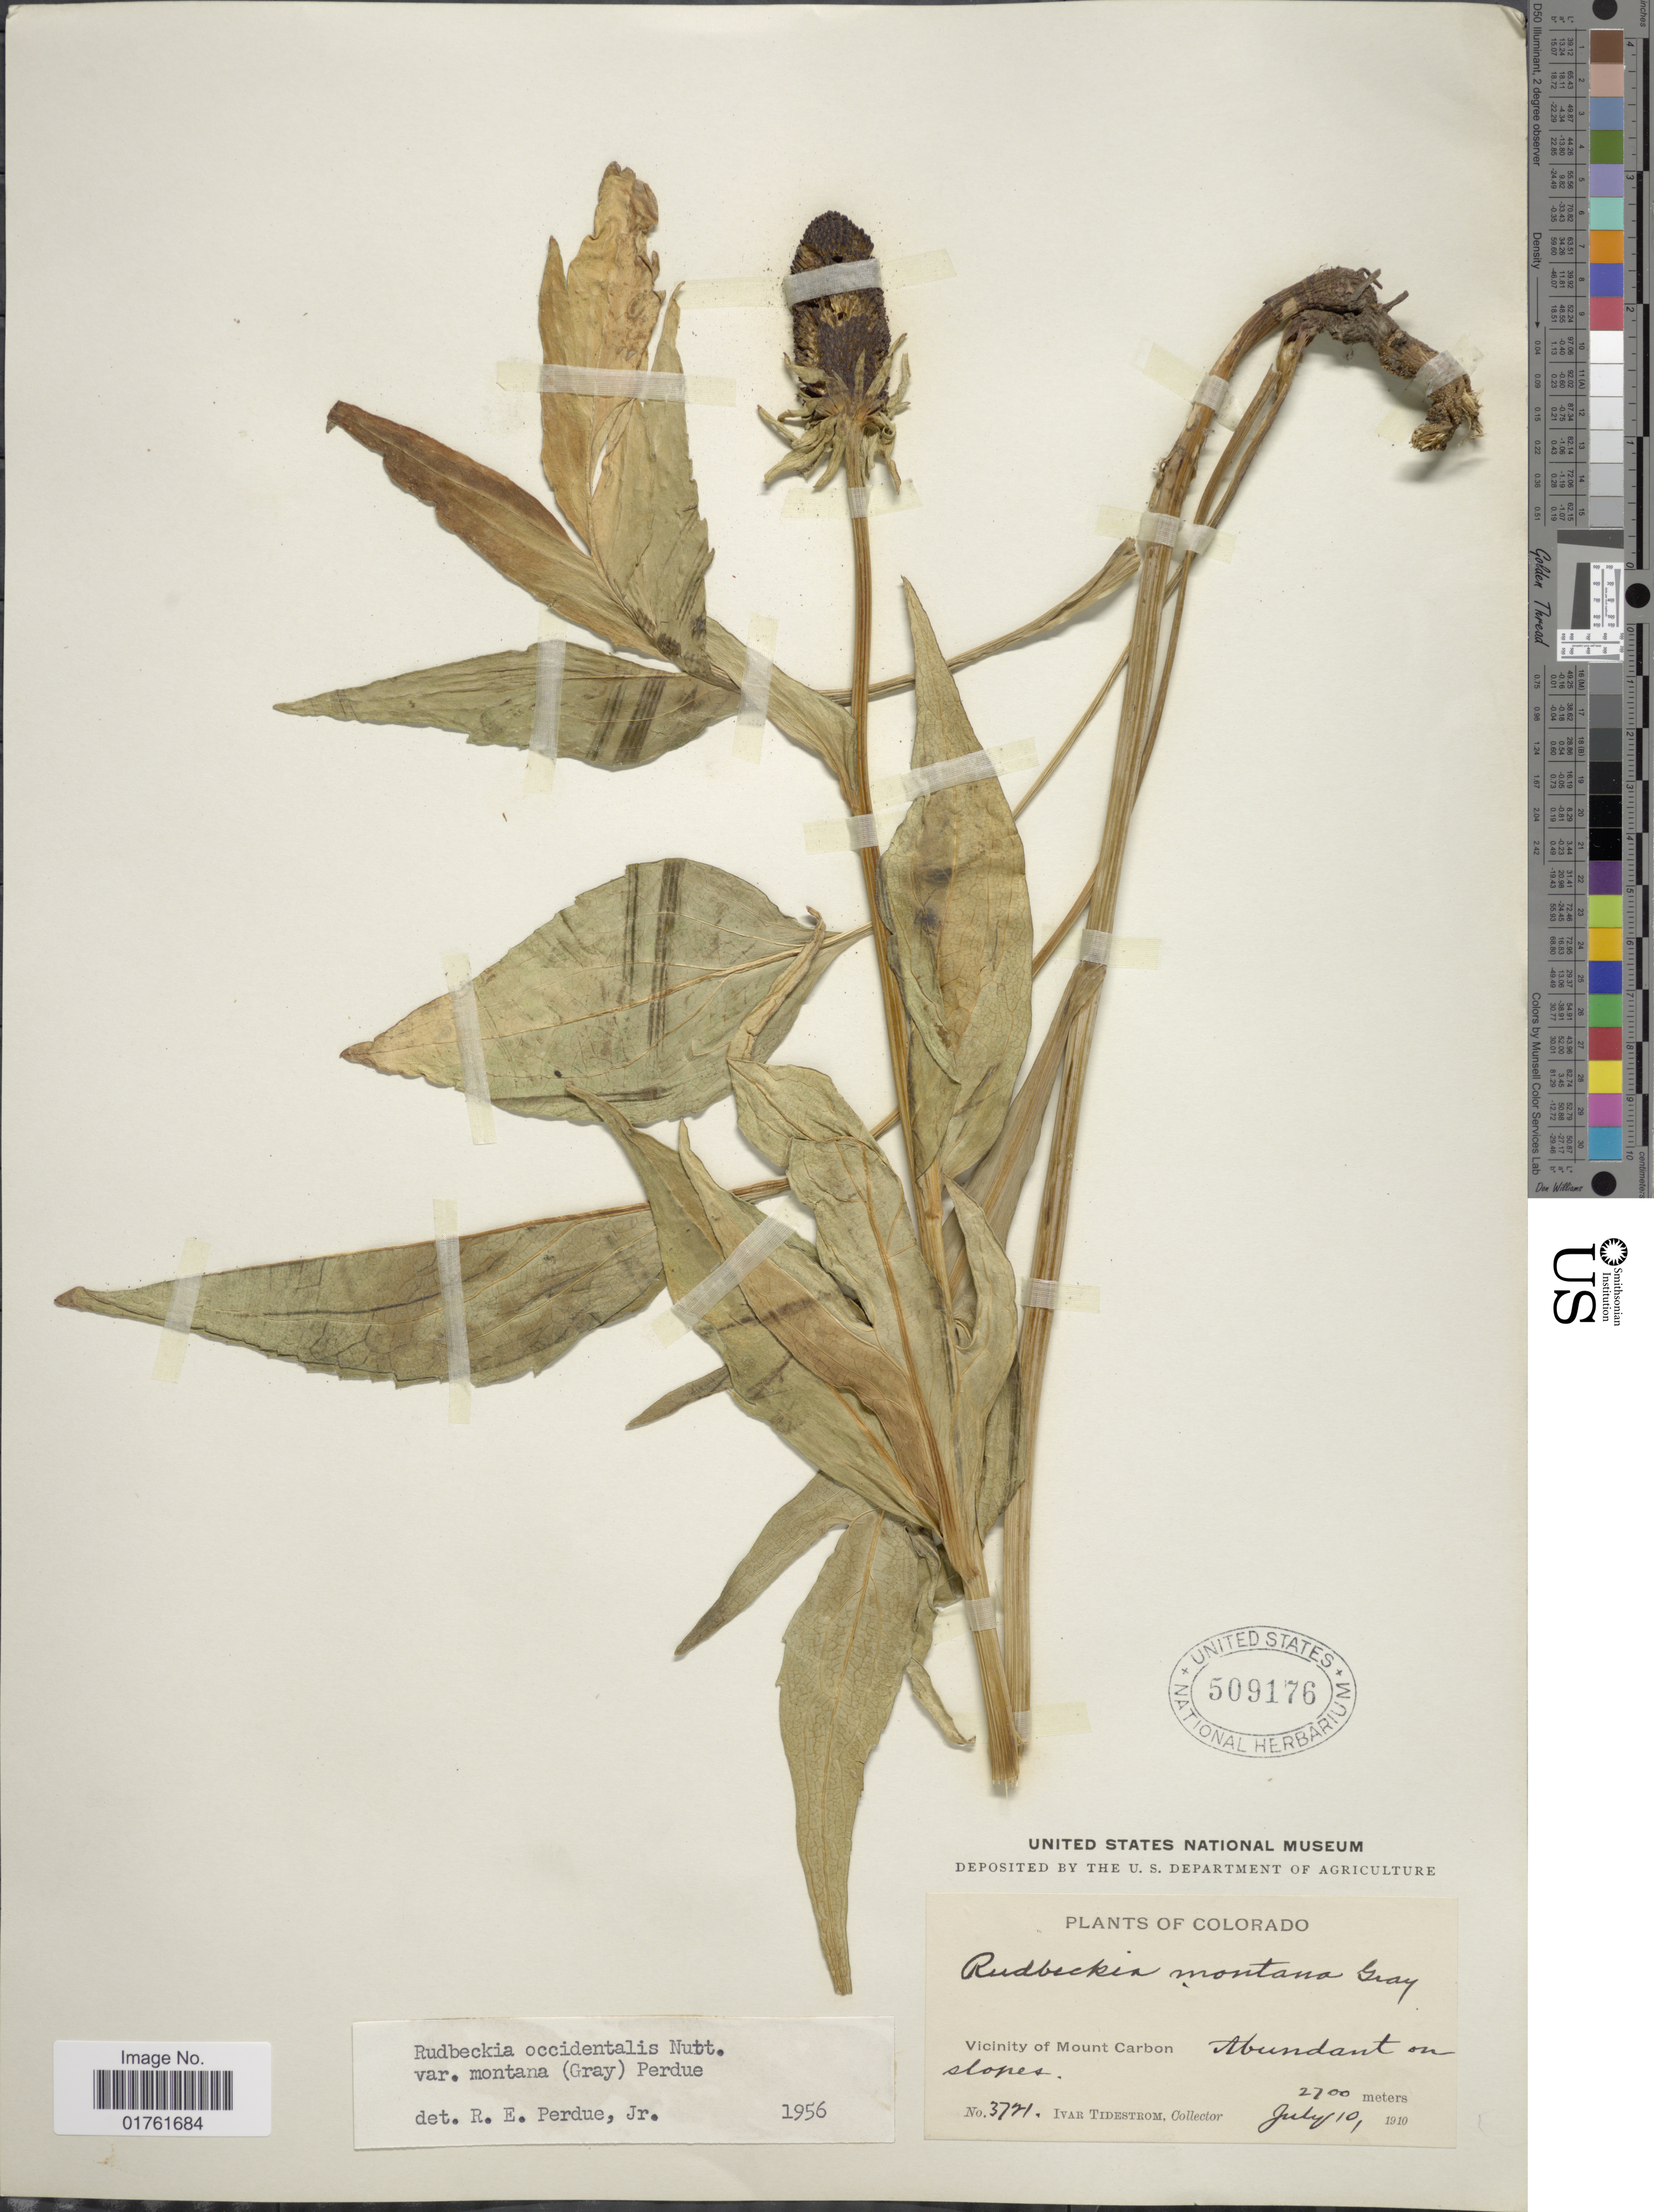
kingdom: Plantae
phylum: Tracheophyta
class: Magnoliopsida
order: Asterales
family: Asteraceae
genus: Rudbeckia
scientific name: Rudbeckia occidentalis var. montana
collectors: I. F. Tidestrom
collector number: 3721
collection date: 1910-07-10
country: United States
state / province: Colorado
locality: Vicinity of Mount Carbon, Abundant on slopes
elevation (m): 2700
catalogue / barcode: US 509176